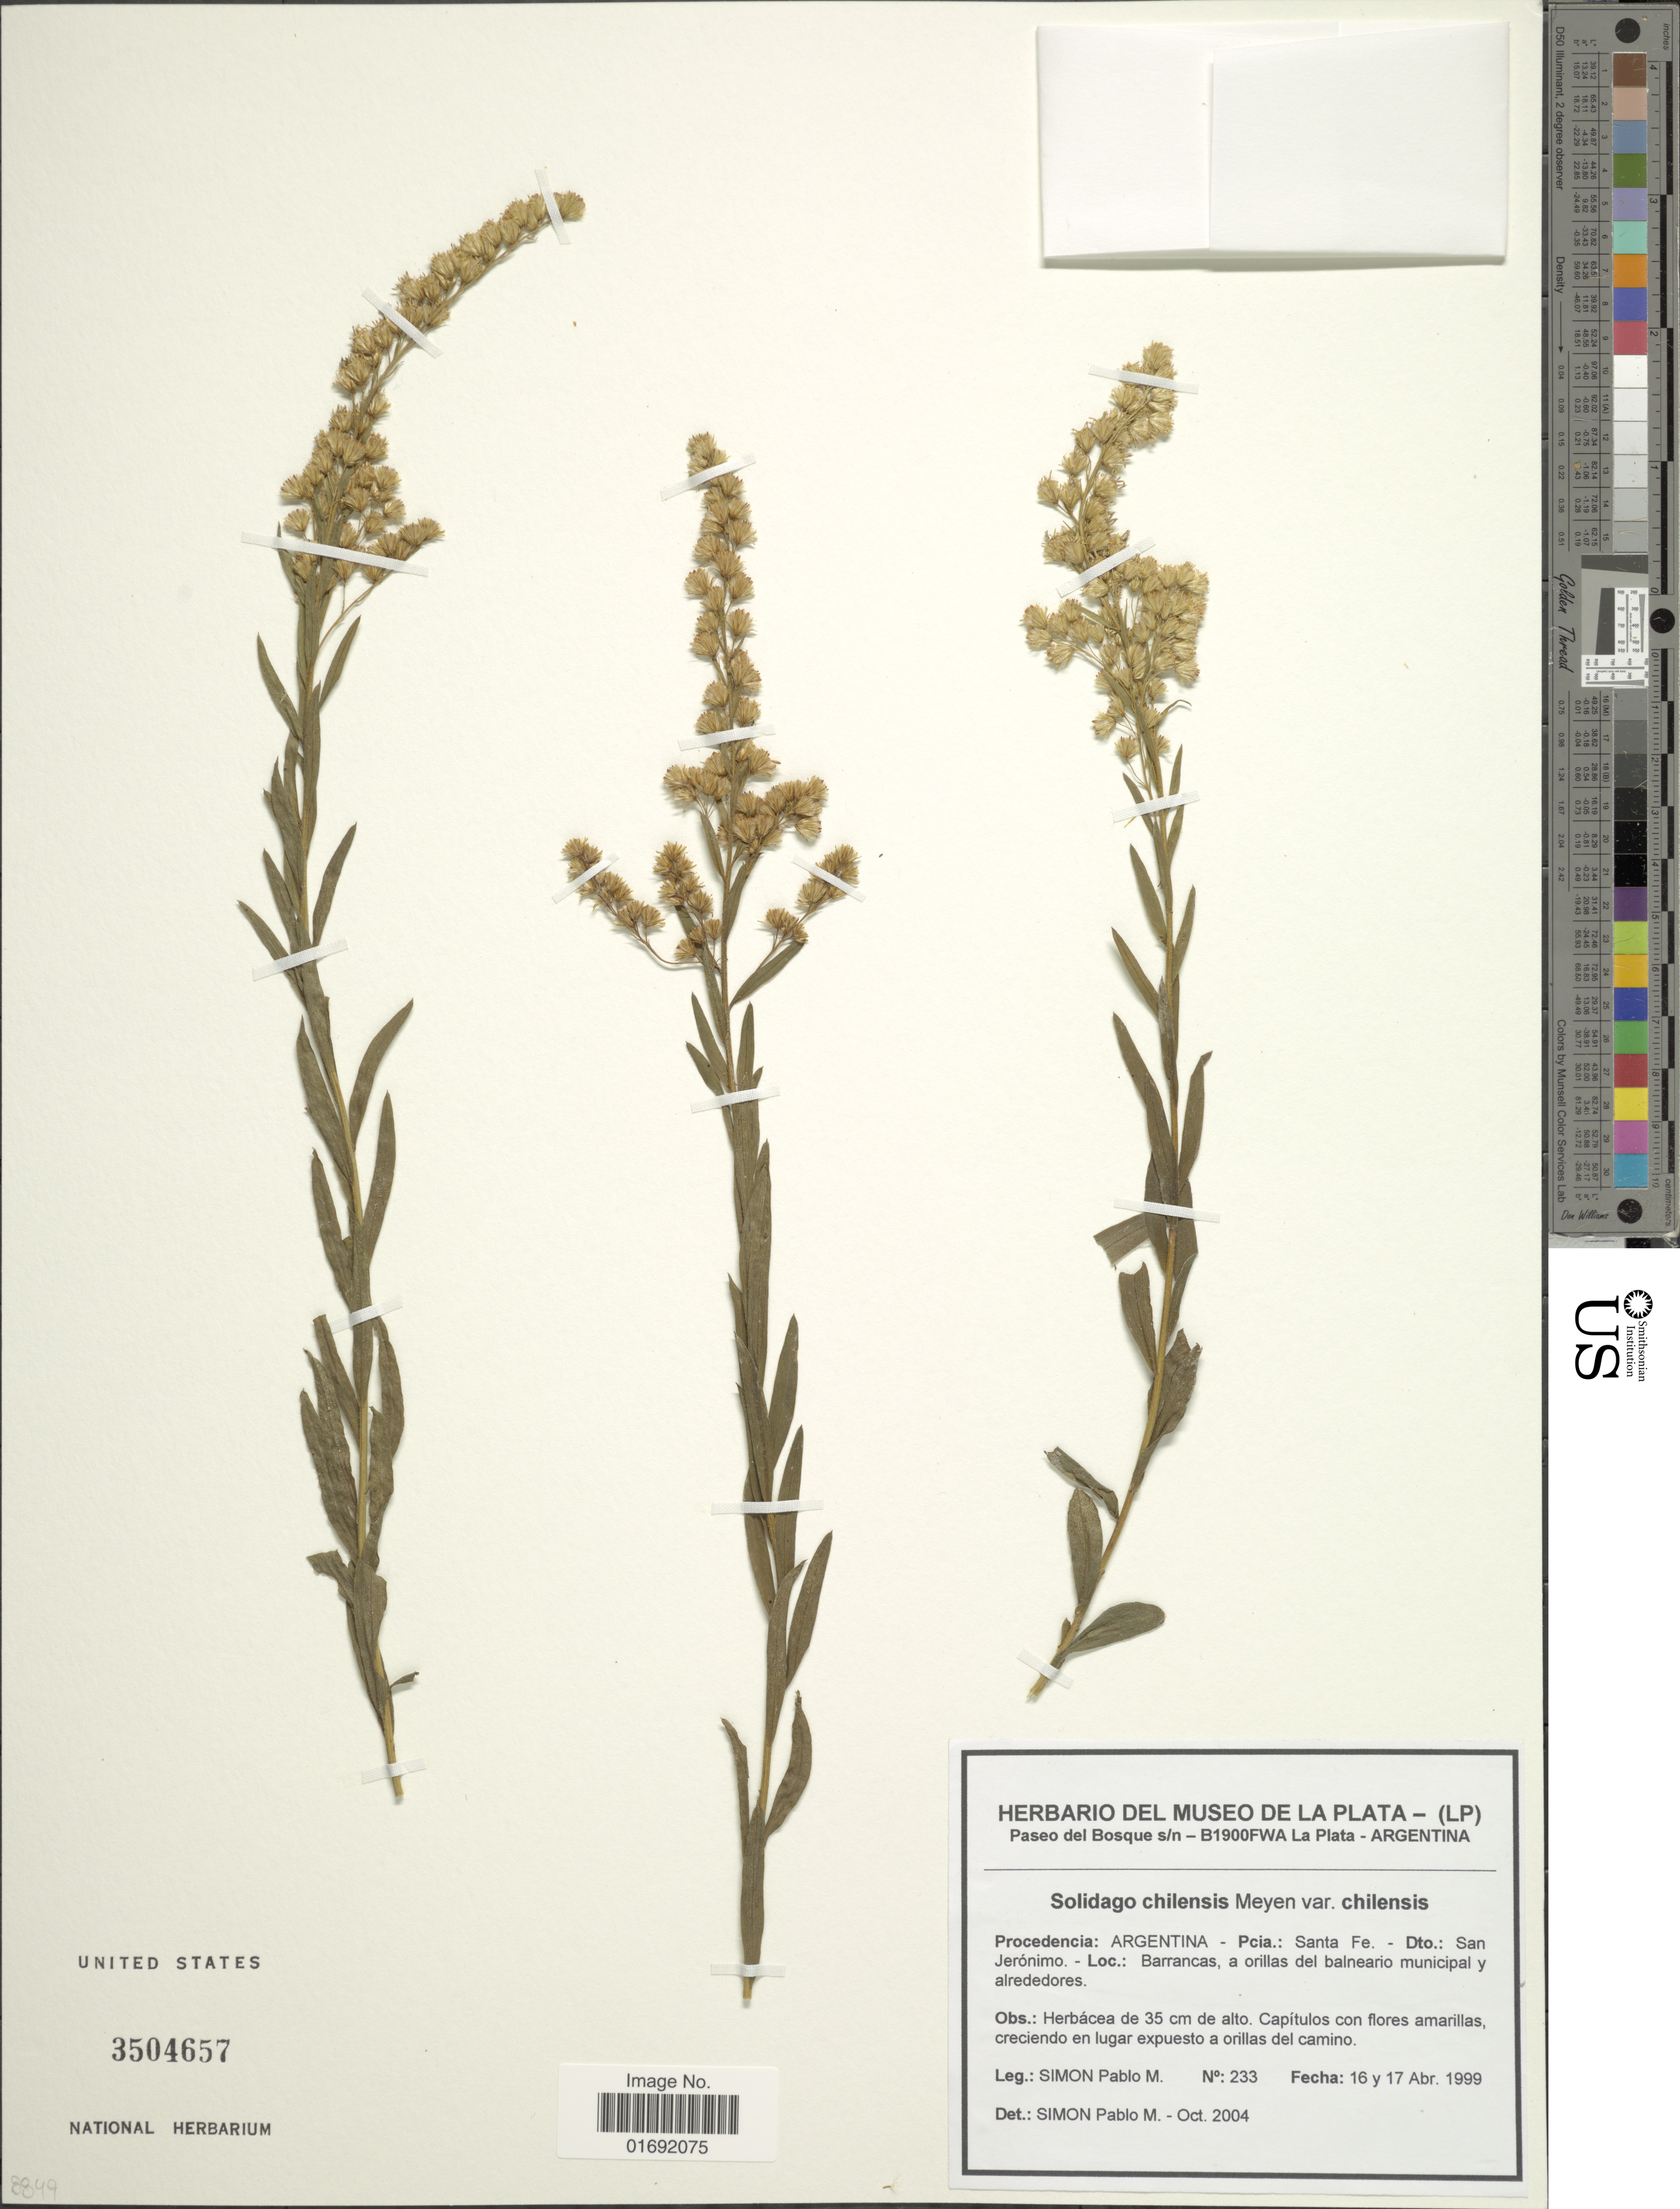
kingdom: Plantae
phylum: Tracheophyta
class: Magnoliopsida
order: Asterales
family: Asteraceae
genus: Solidago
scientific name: Solidago chilensis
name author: Meyen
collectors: P. M. Simón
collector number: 233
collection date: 1999-04-16/1999-04-17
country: Argentina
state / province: Santa Fe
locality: Dto. San Jeronimo, Barrancas, a orillas del balneario municipal y alrededores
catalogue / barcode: US 3504657